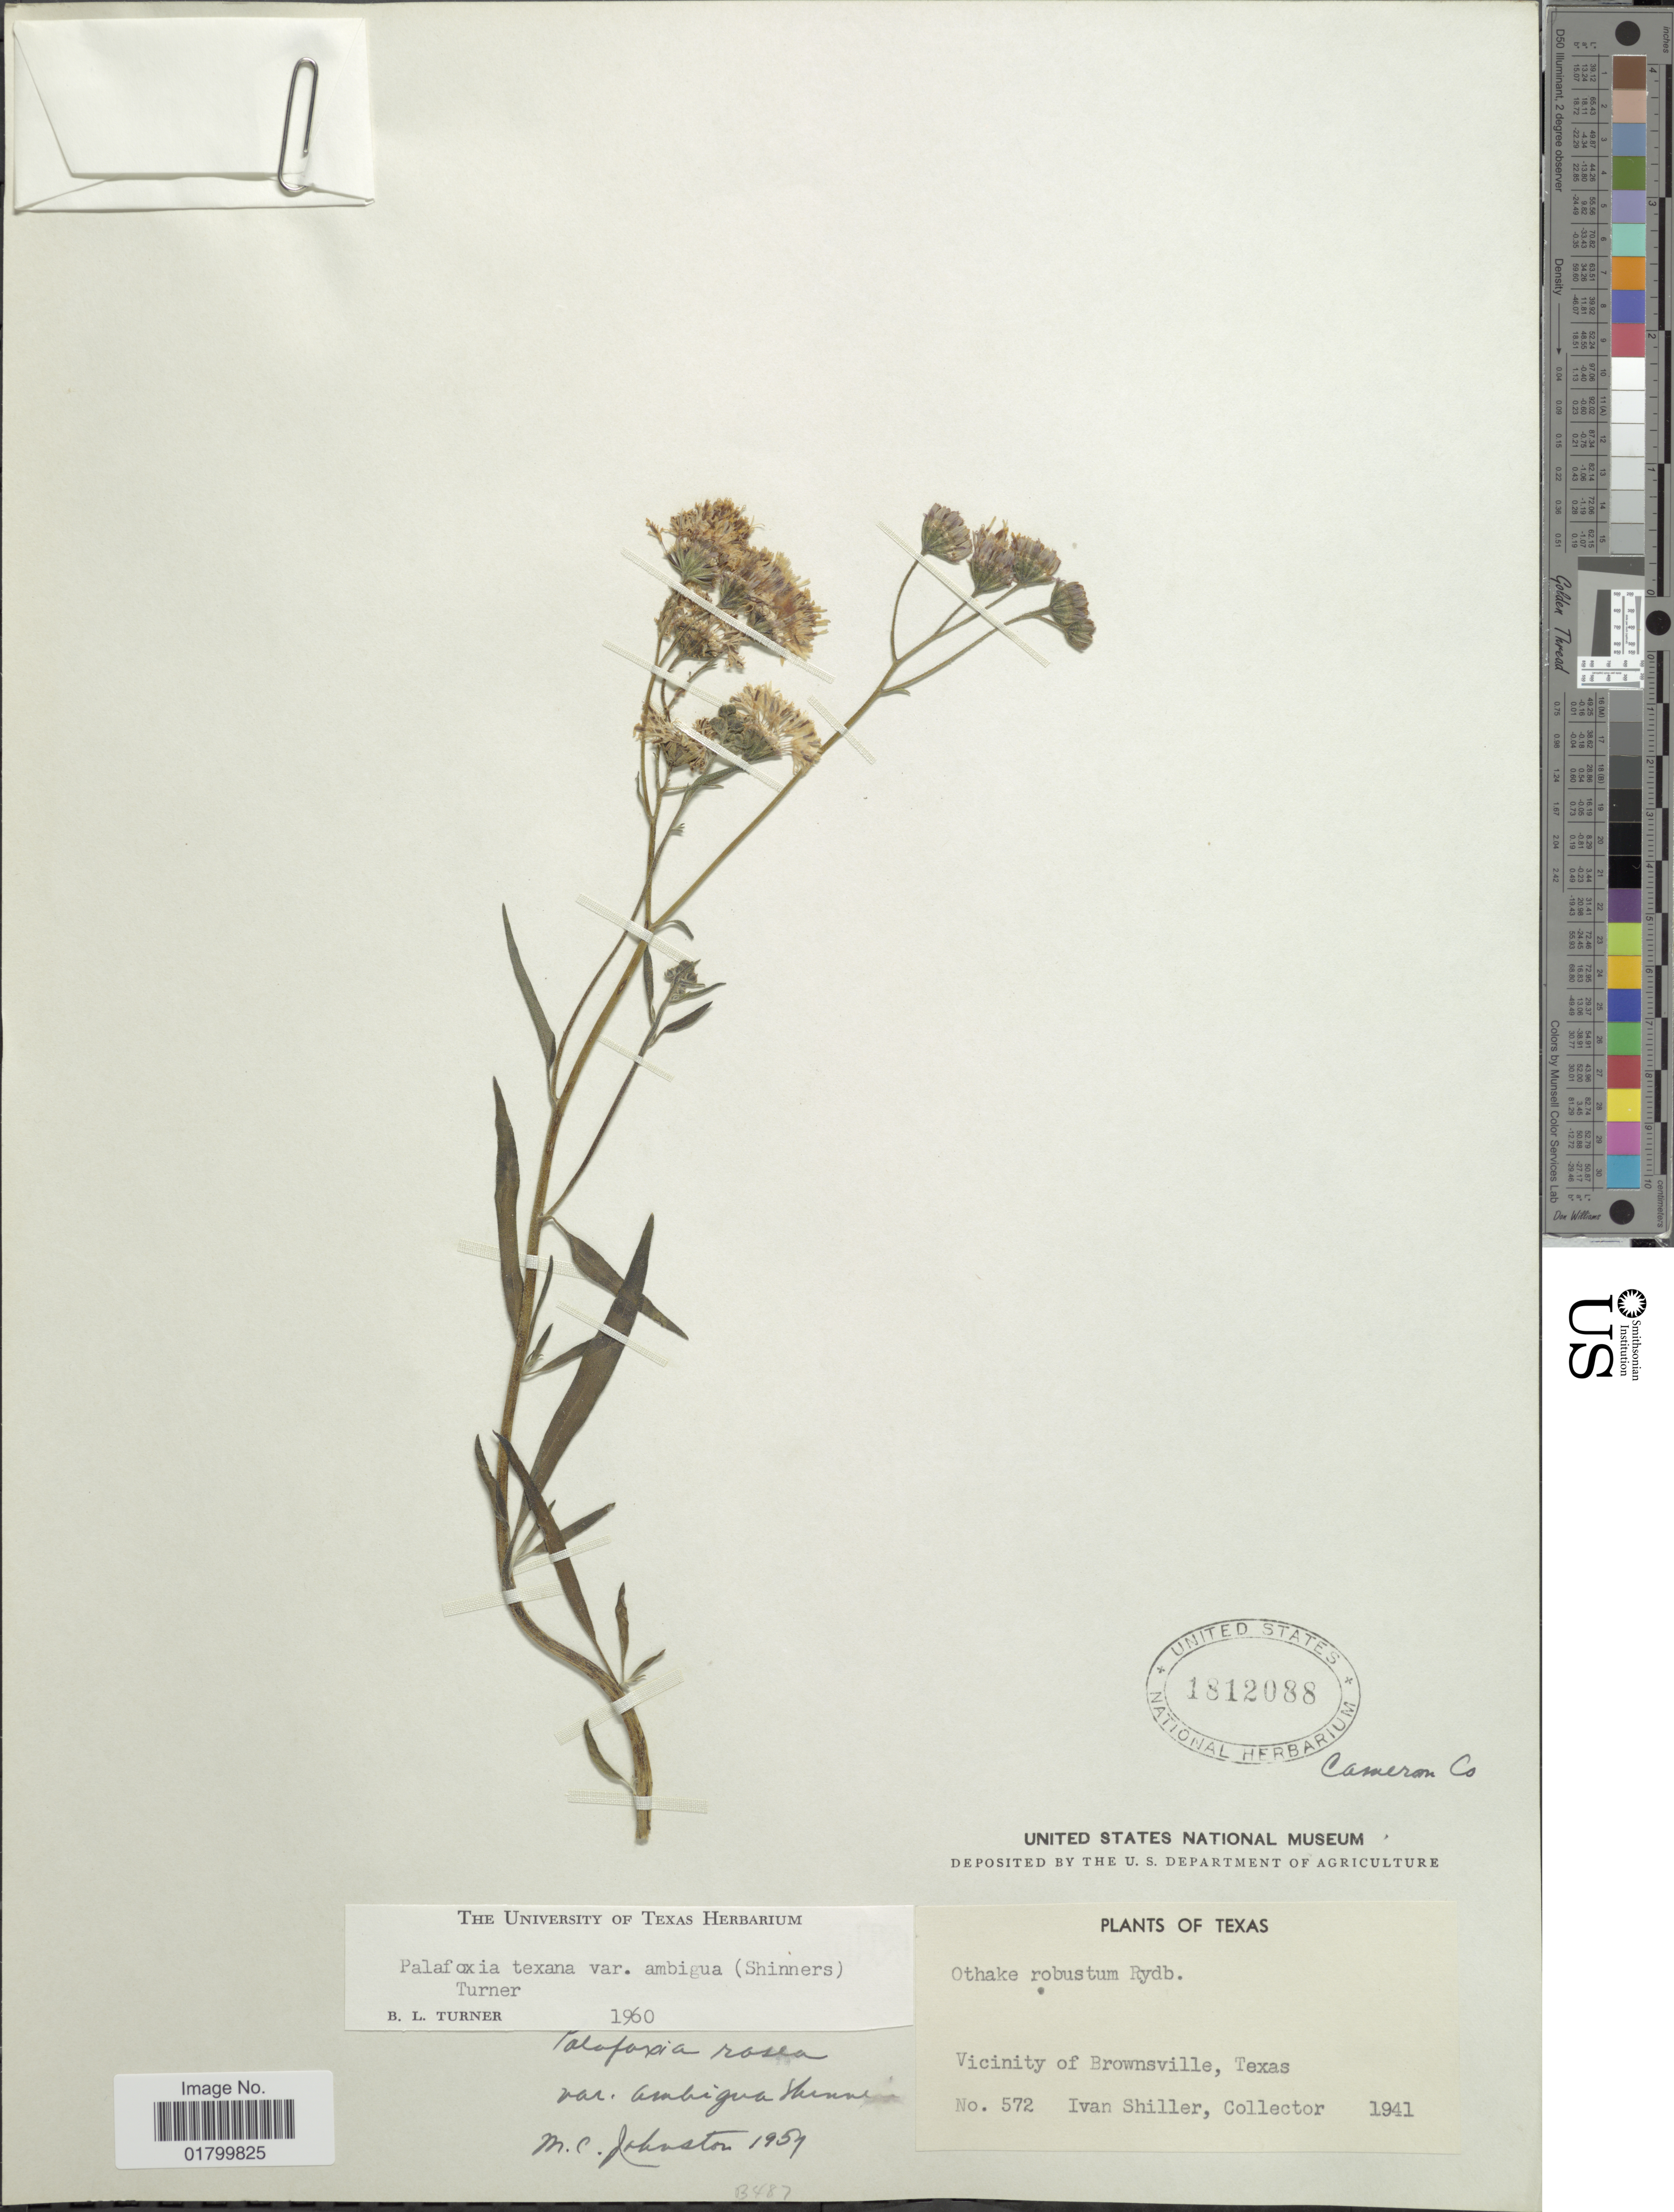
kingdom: Plantae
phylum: Tracheophyta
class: Magnoliopsida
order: Asterales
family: Asteraceae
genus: Palafoxia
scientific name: Palafoxia texana var. ambigua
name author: (Shinners) B.L. Turner & M.I. Morris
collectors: I. Shiller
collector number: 572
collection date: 1941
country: United States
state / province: Texas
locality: Vicinity of Brownsville, Texas, Cameron Co.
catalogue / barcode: US 1812088